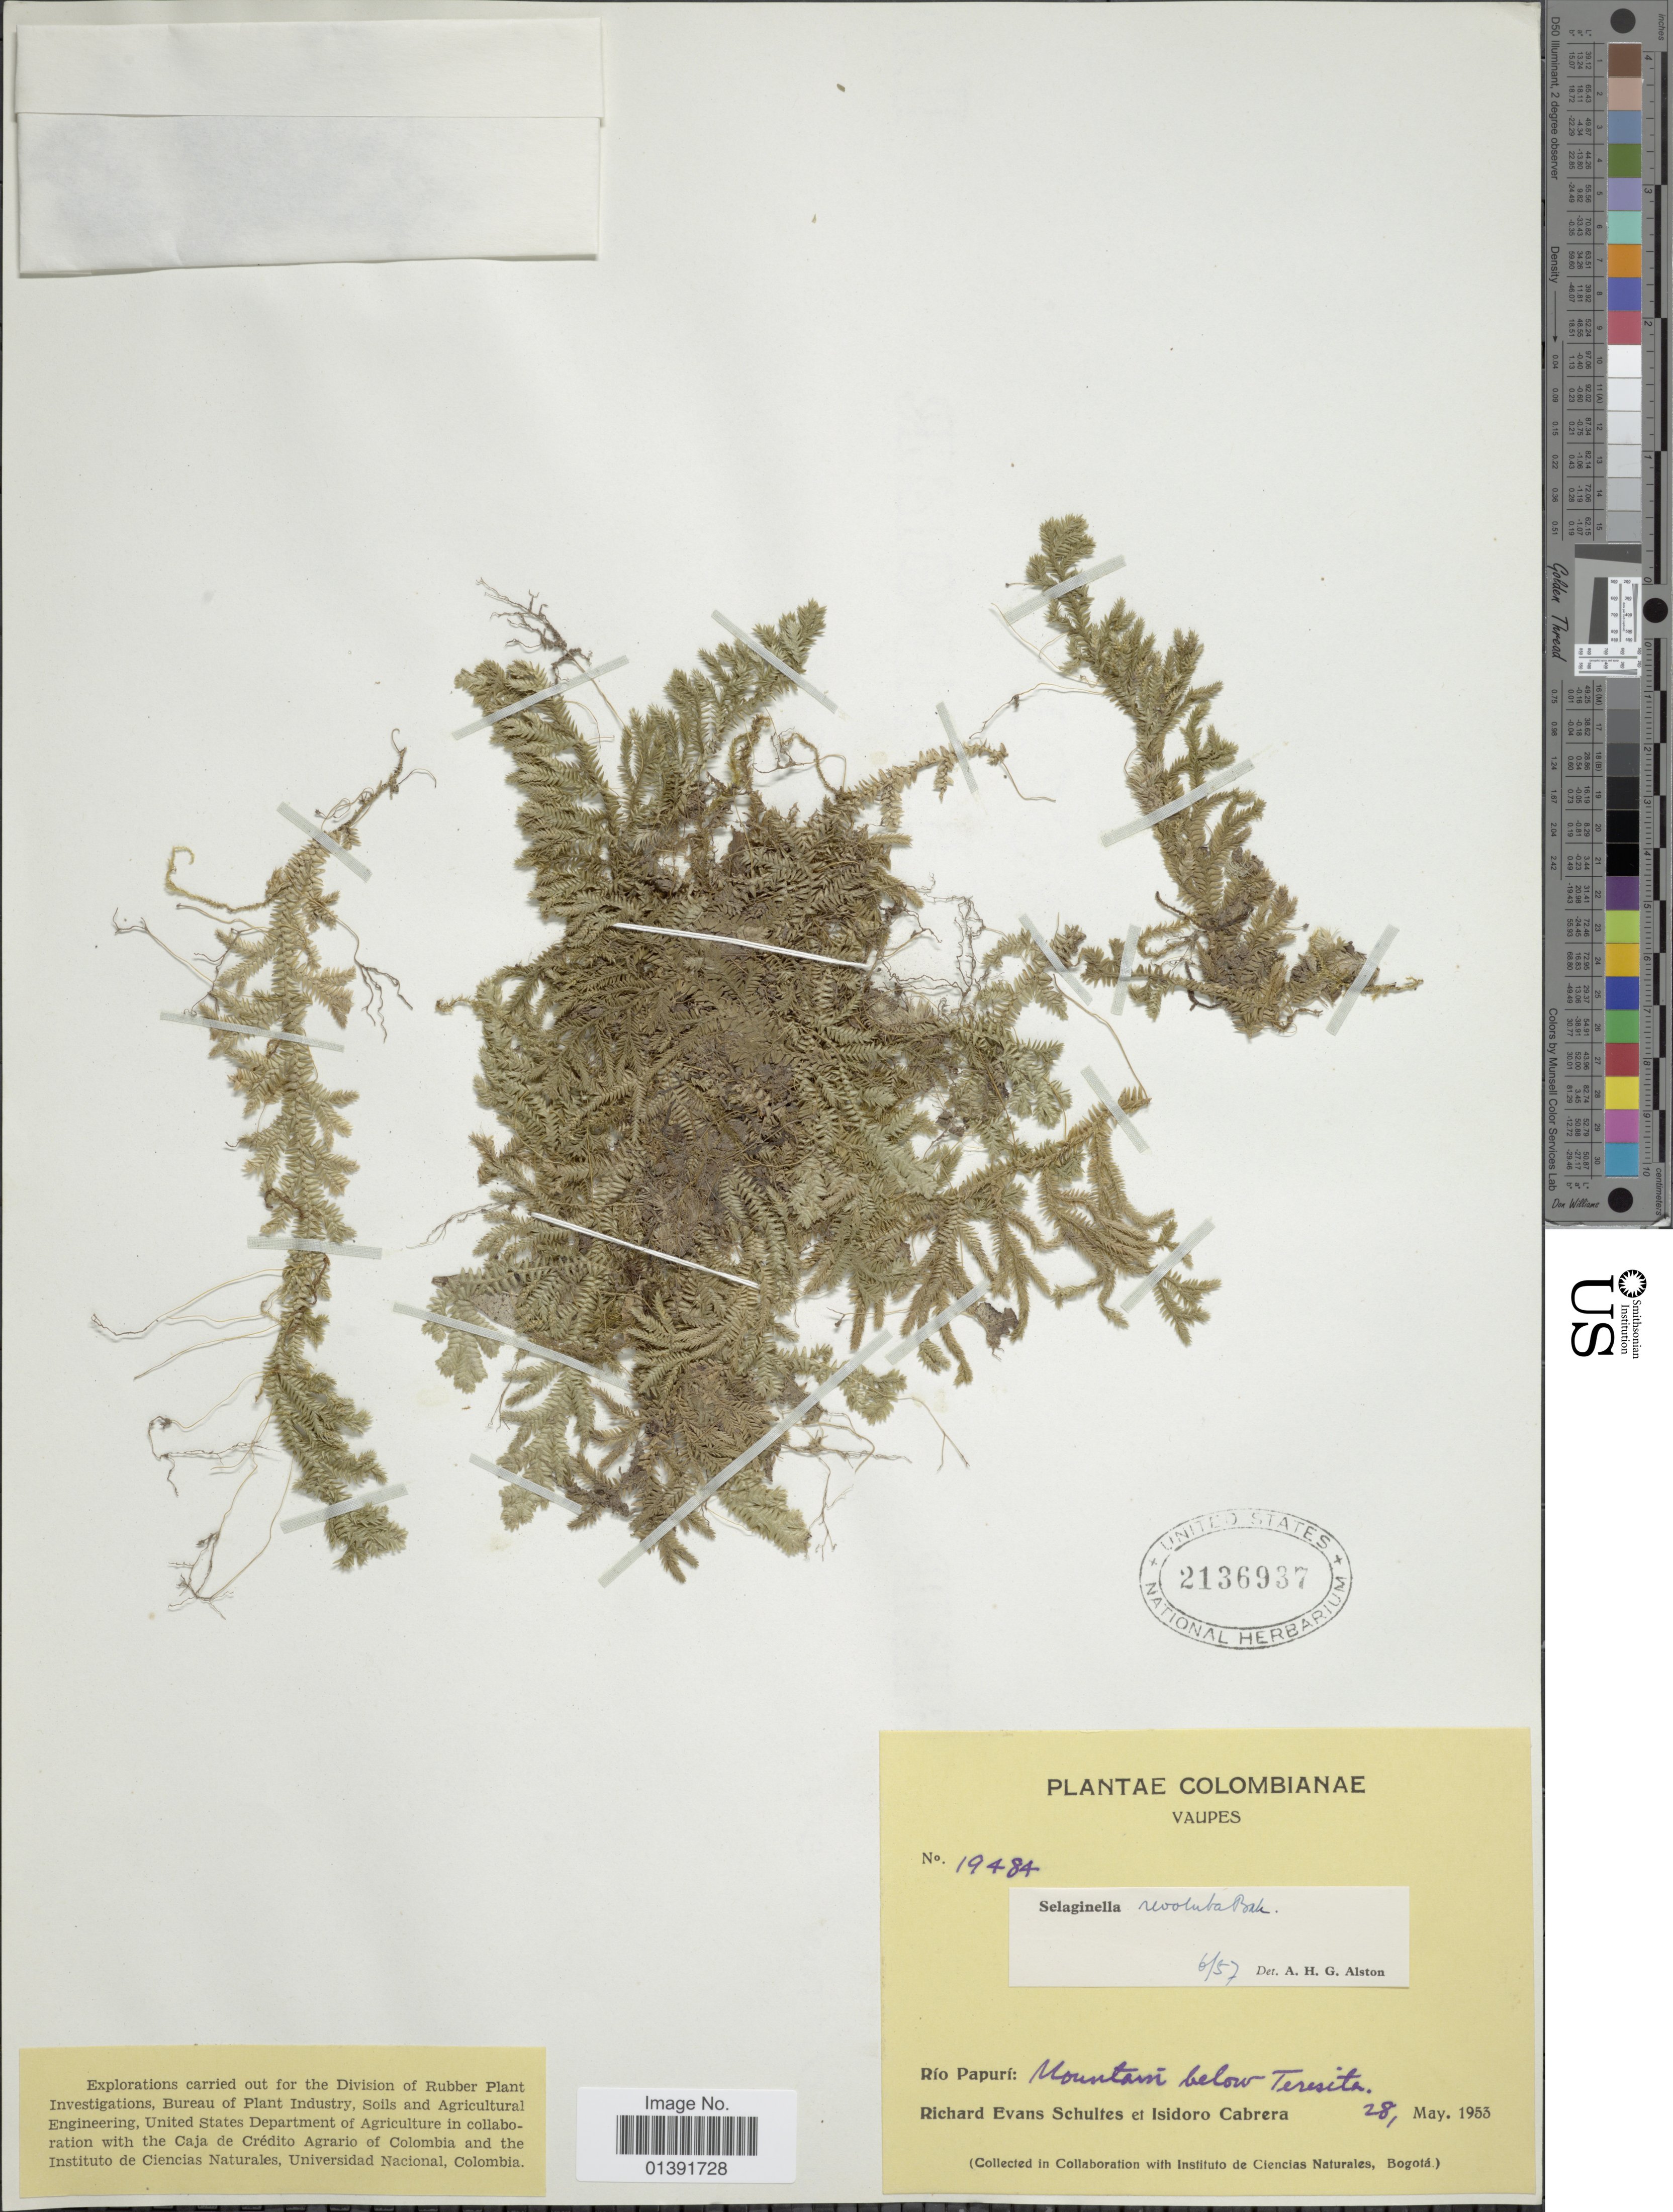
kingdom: Plantae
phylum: Tracheophyta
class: Lycopodiopsida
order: Selaginellales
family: Selaginellaceae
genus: Selaginella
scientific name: Selaginella revoluta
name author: Baker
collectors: R. E. Schultes & I. Cabrera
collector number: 19484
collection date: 1953-05-28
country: Colombia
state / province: Vaupés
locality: Rio Papuri: mountain below Teresita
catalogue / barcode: US 2136937